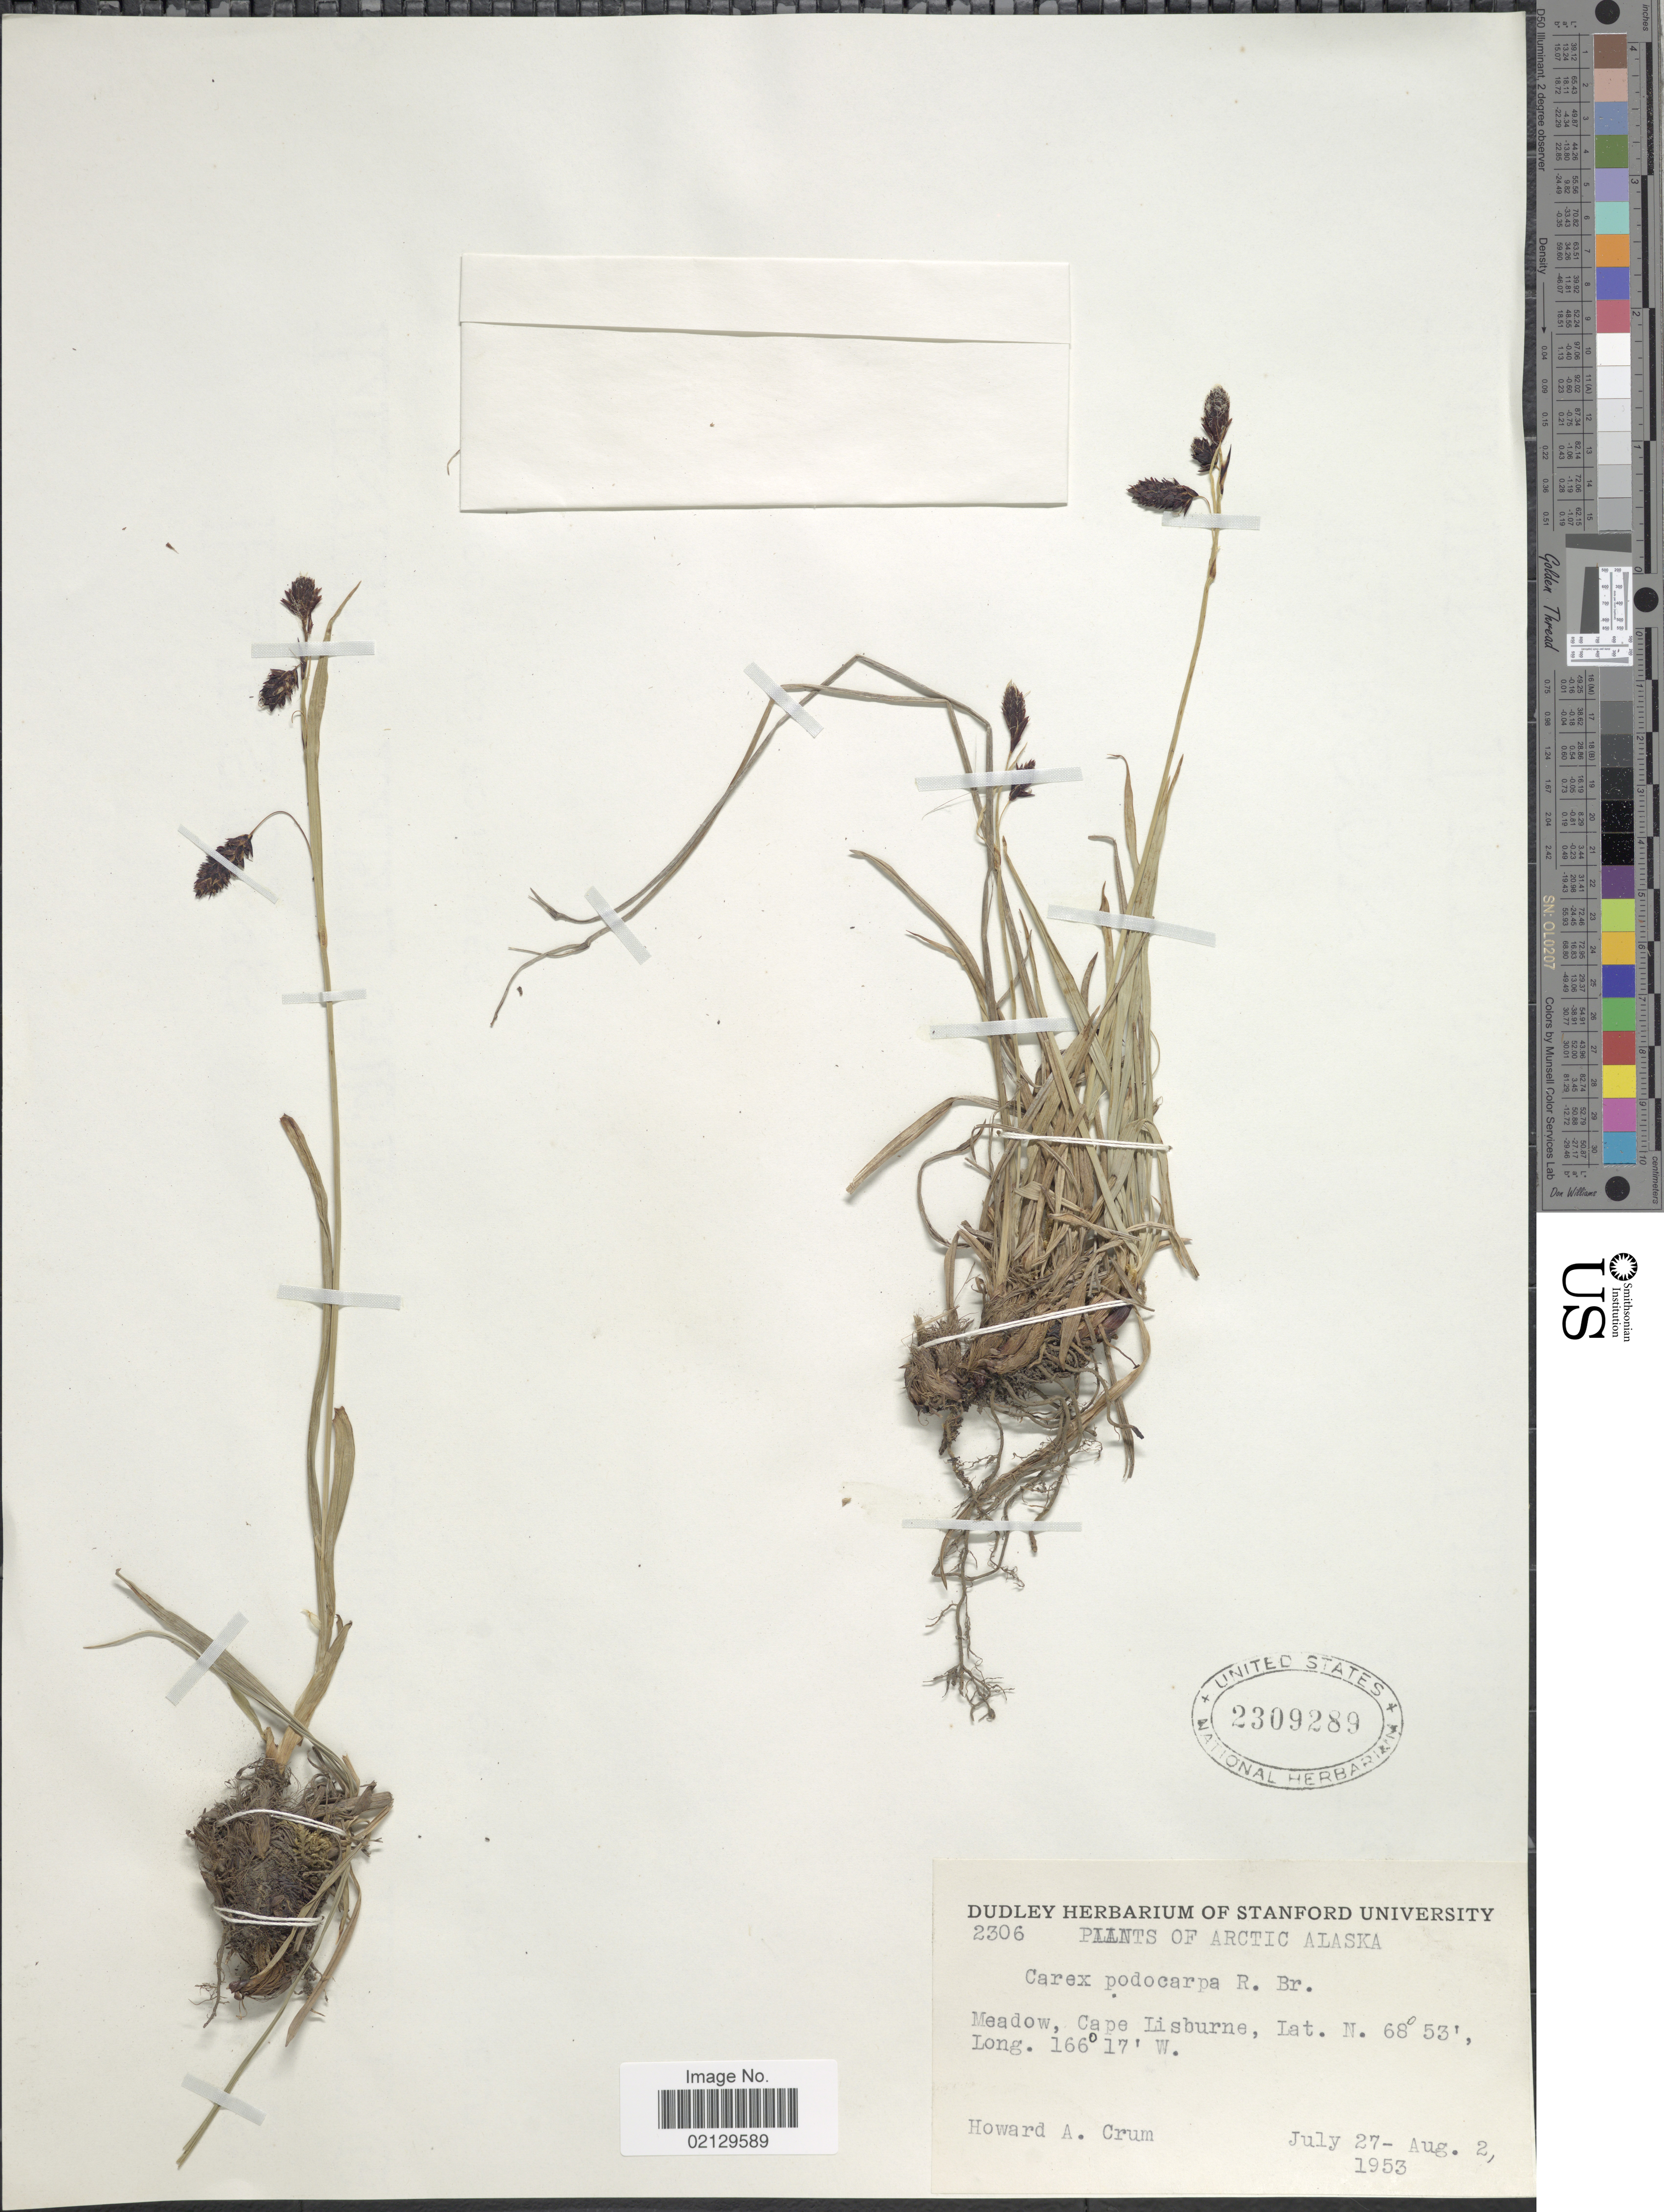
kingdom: Plantae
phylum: Tracheophyta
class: Liliopsida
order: Poales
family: Cyperaceae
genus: Carex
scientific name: Carex podocarpa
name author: R. Br.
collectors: H. A. Crum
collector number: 2306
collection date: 1953-07-27/1953-08-02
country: United States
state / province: Alaska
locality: Arctic Alaska, Meadow, Cae Lisbourne.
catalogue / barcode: US 2309289